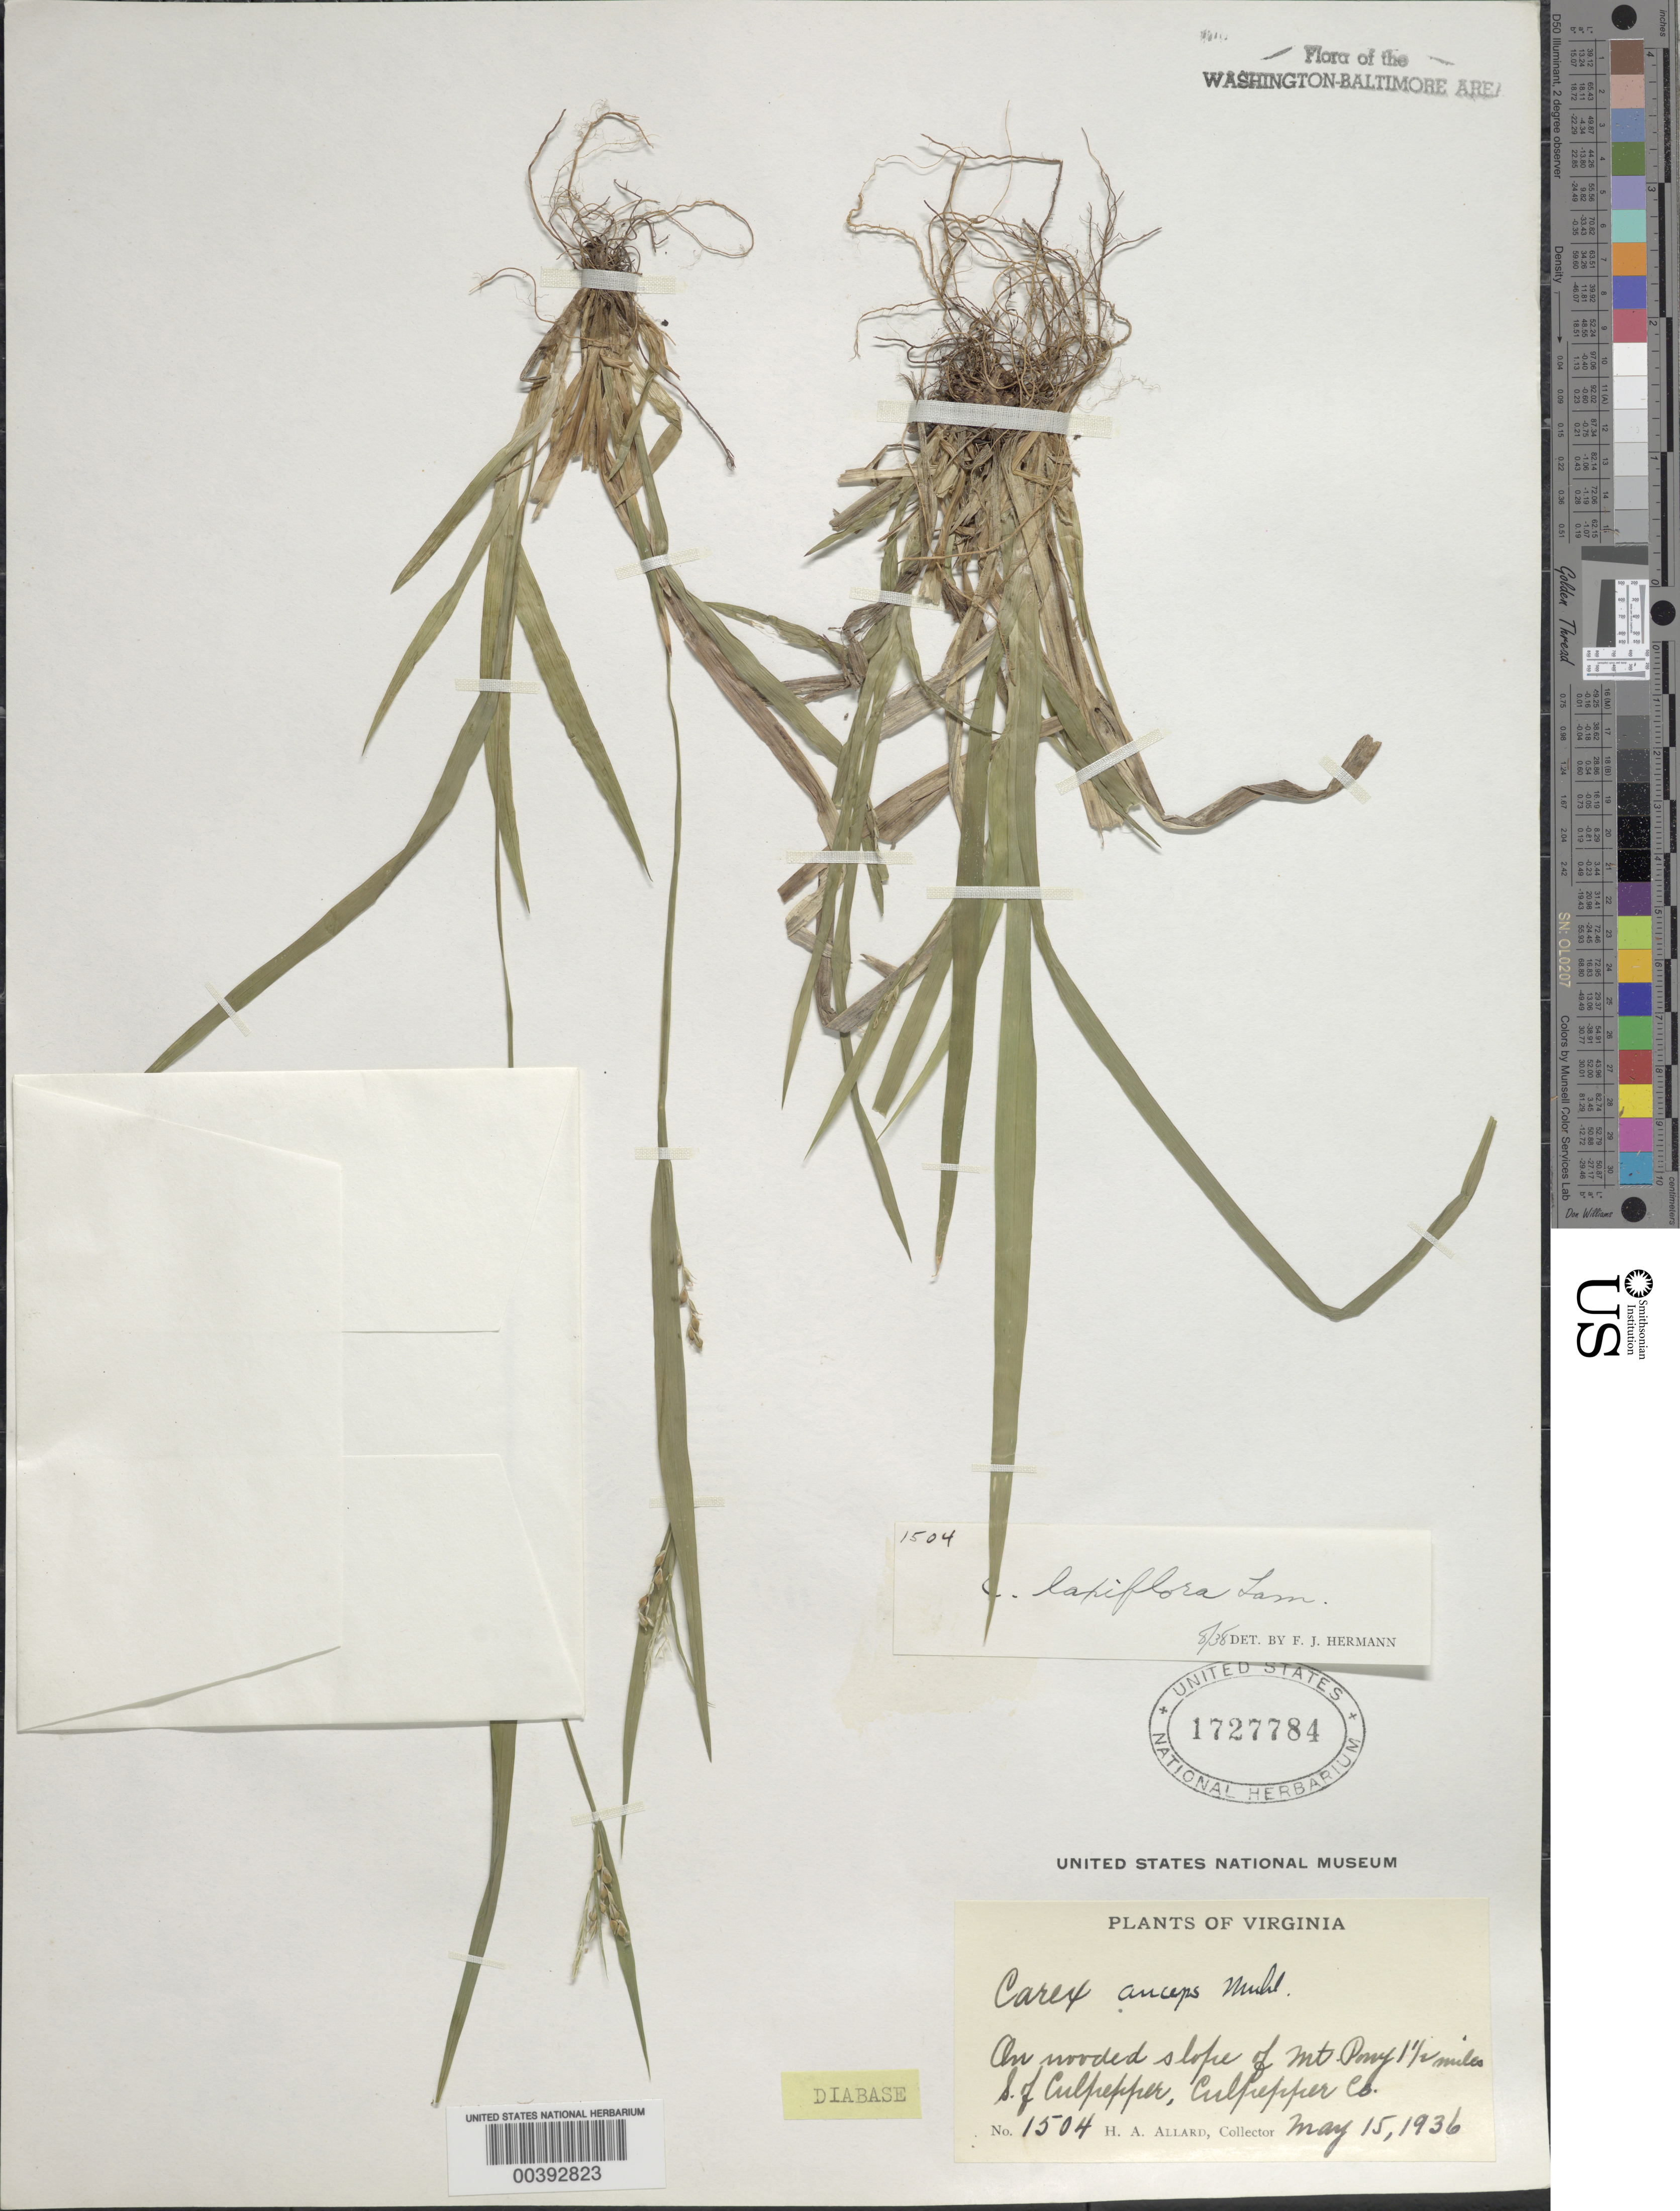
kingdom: Plantae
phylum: Tracheophyta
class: Liliopsida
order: Poales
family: Cyperaceae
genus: Carex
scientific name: Carex laxiflora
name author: Lam.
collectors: H. A. Allard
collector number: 1504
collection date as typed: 15 May 1936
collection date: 1936-05-15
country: United States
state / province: Virginia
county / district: Culpeper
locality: Mount Pony, S of Culpeper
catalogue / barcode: US 1727784